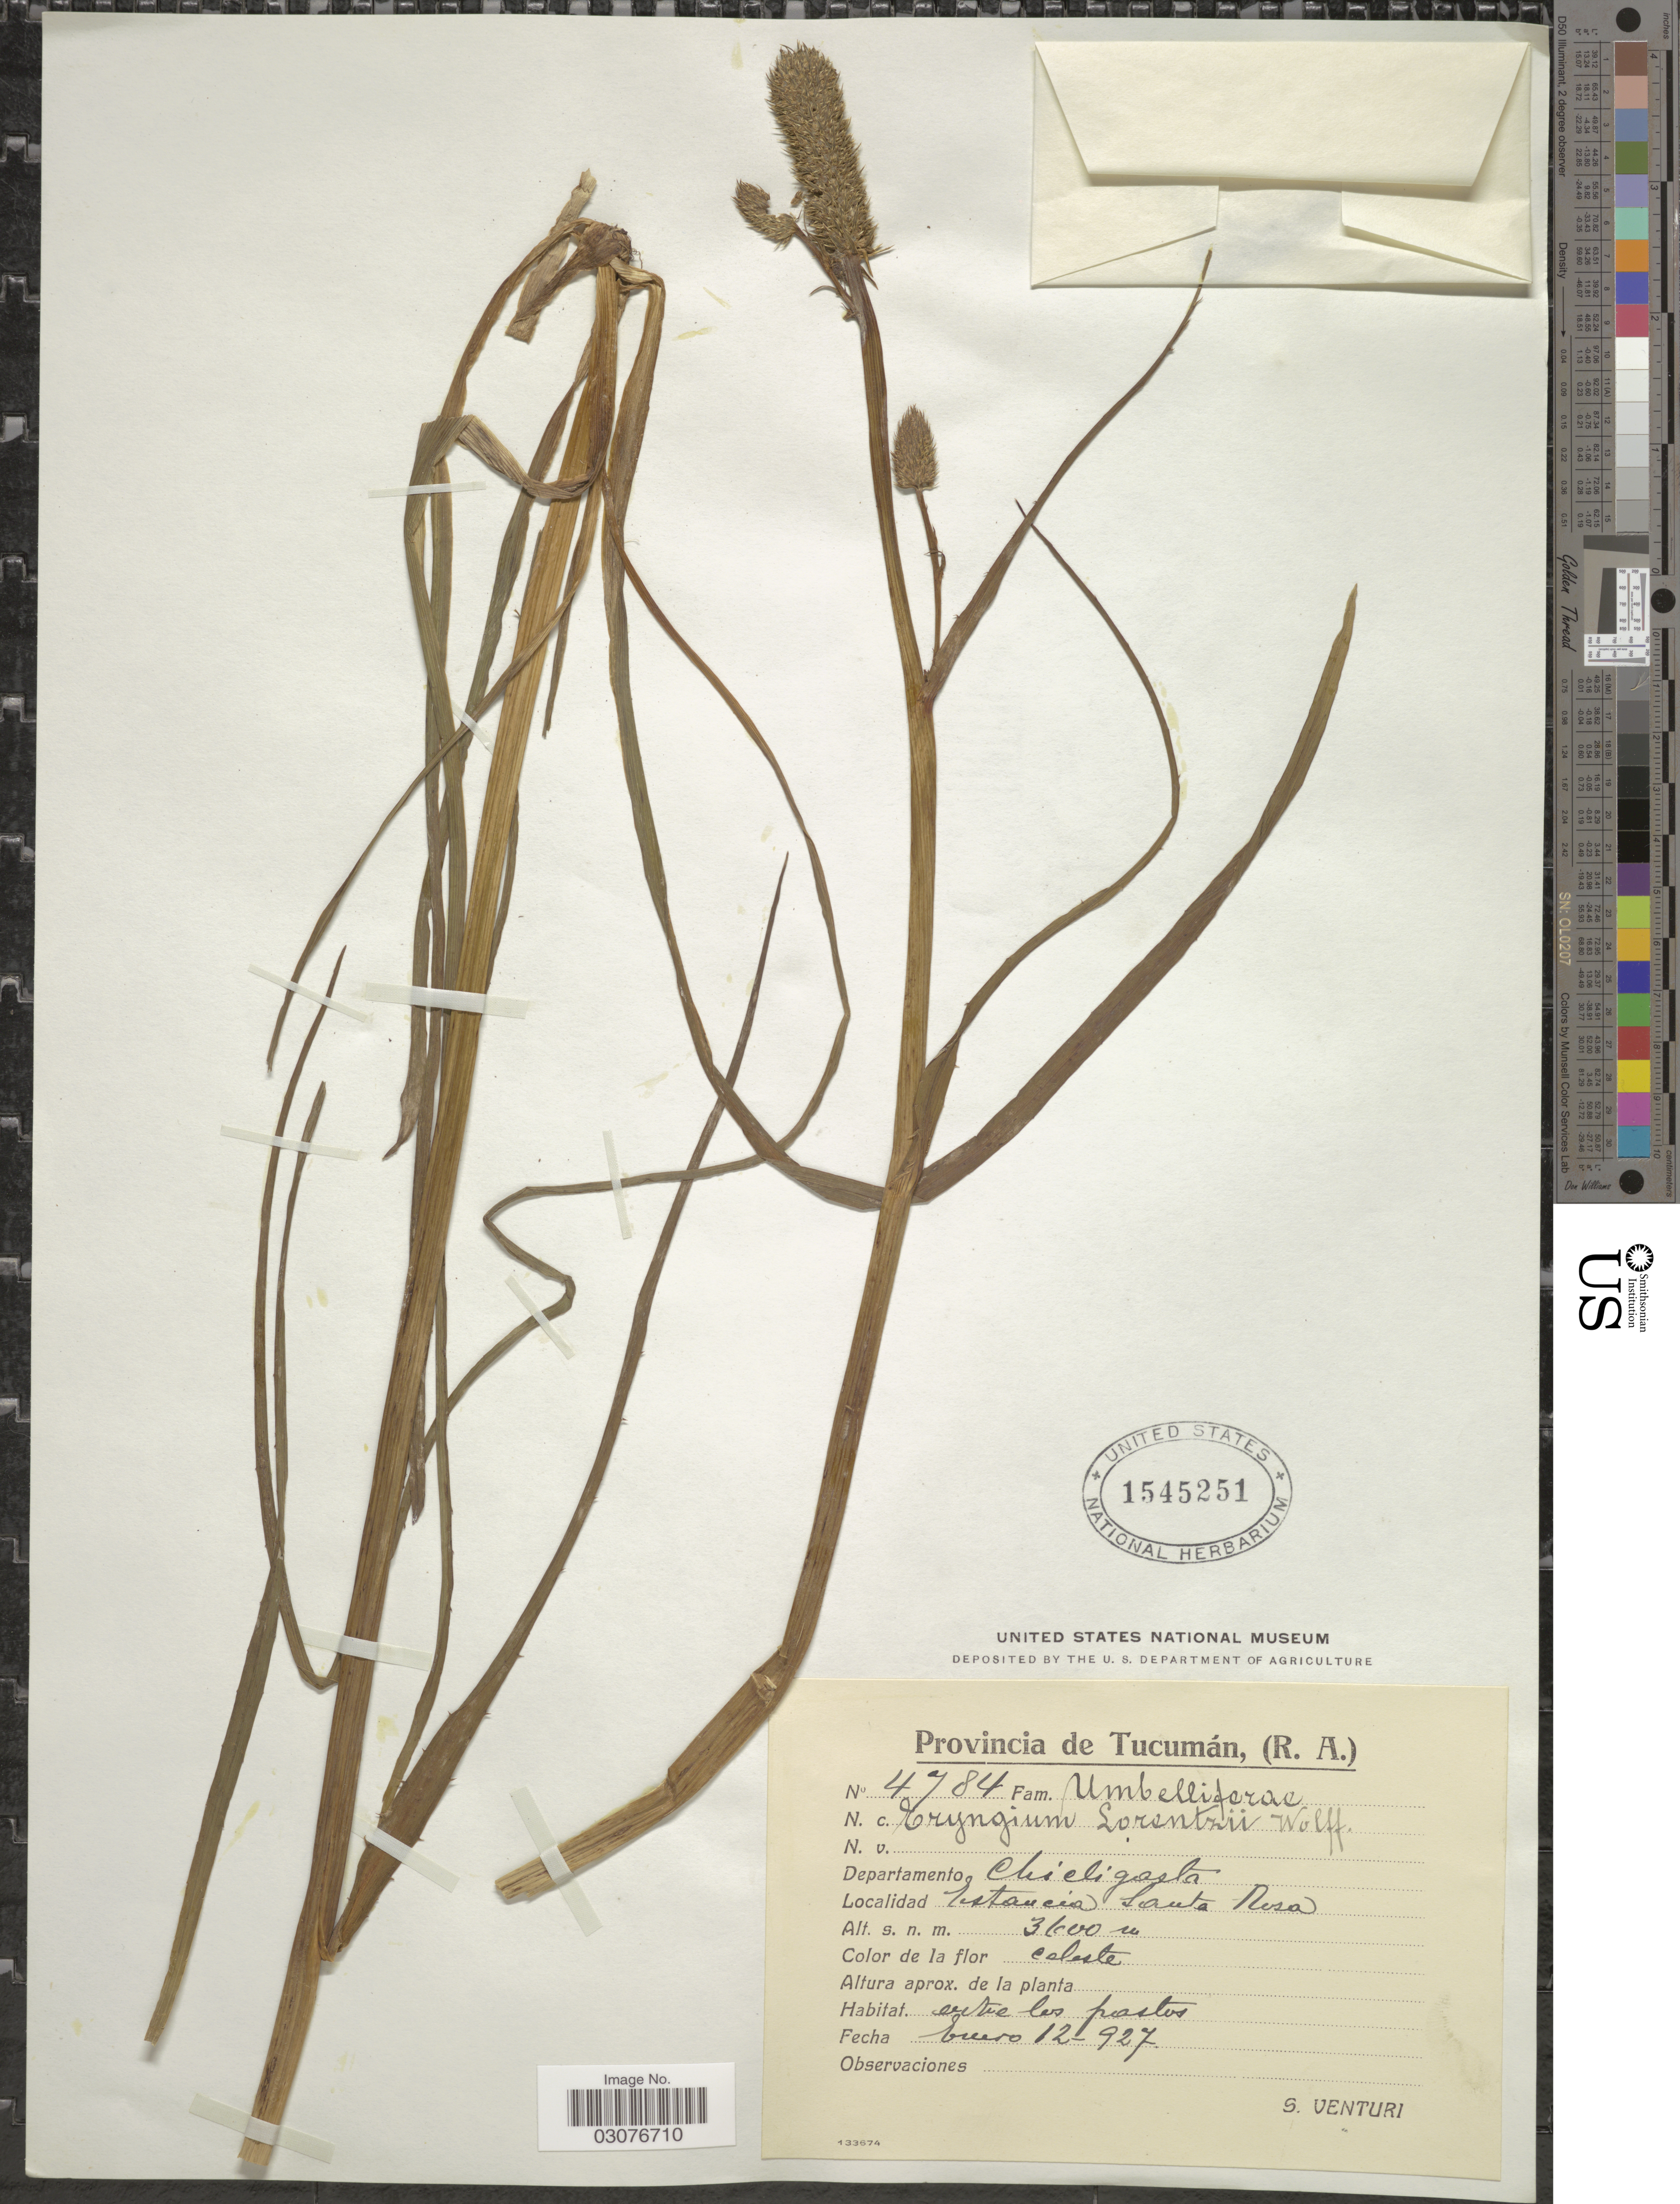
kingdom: Plantae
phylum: Tracheophyta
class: Magnoliopsida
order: Apiales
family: Apiaceae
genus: Eryngium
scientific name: Eryngium lorentzii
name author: H. Wolff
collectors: S. Venturi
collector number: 4784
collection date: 1927-01-12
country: Argentina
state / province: Tucuman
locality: Provincia de Tucumán, (R.A.), Departamento Chicligasta, Estancia Santa Rosa.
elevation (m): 3600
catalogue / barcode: US 1545251